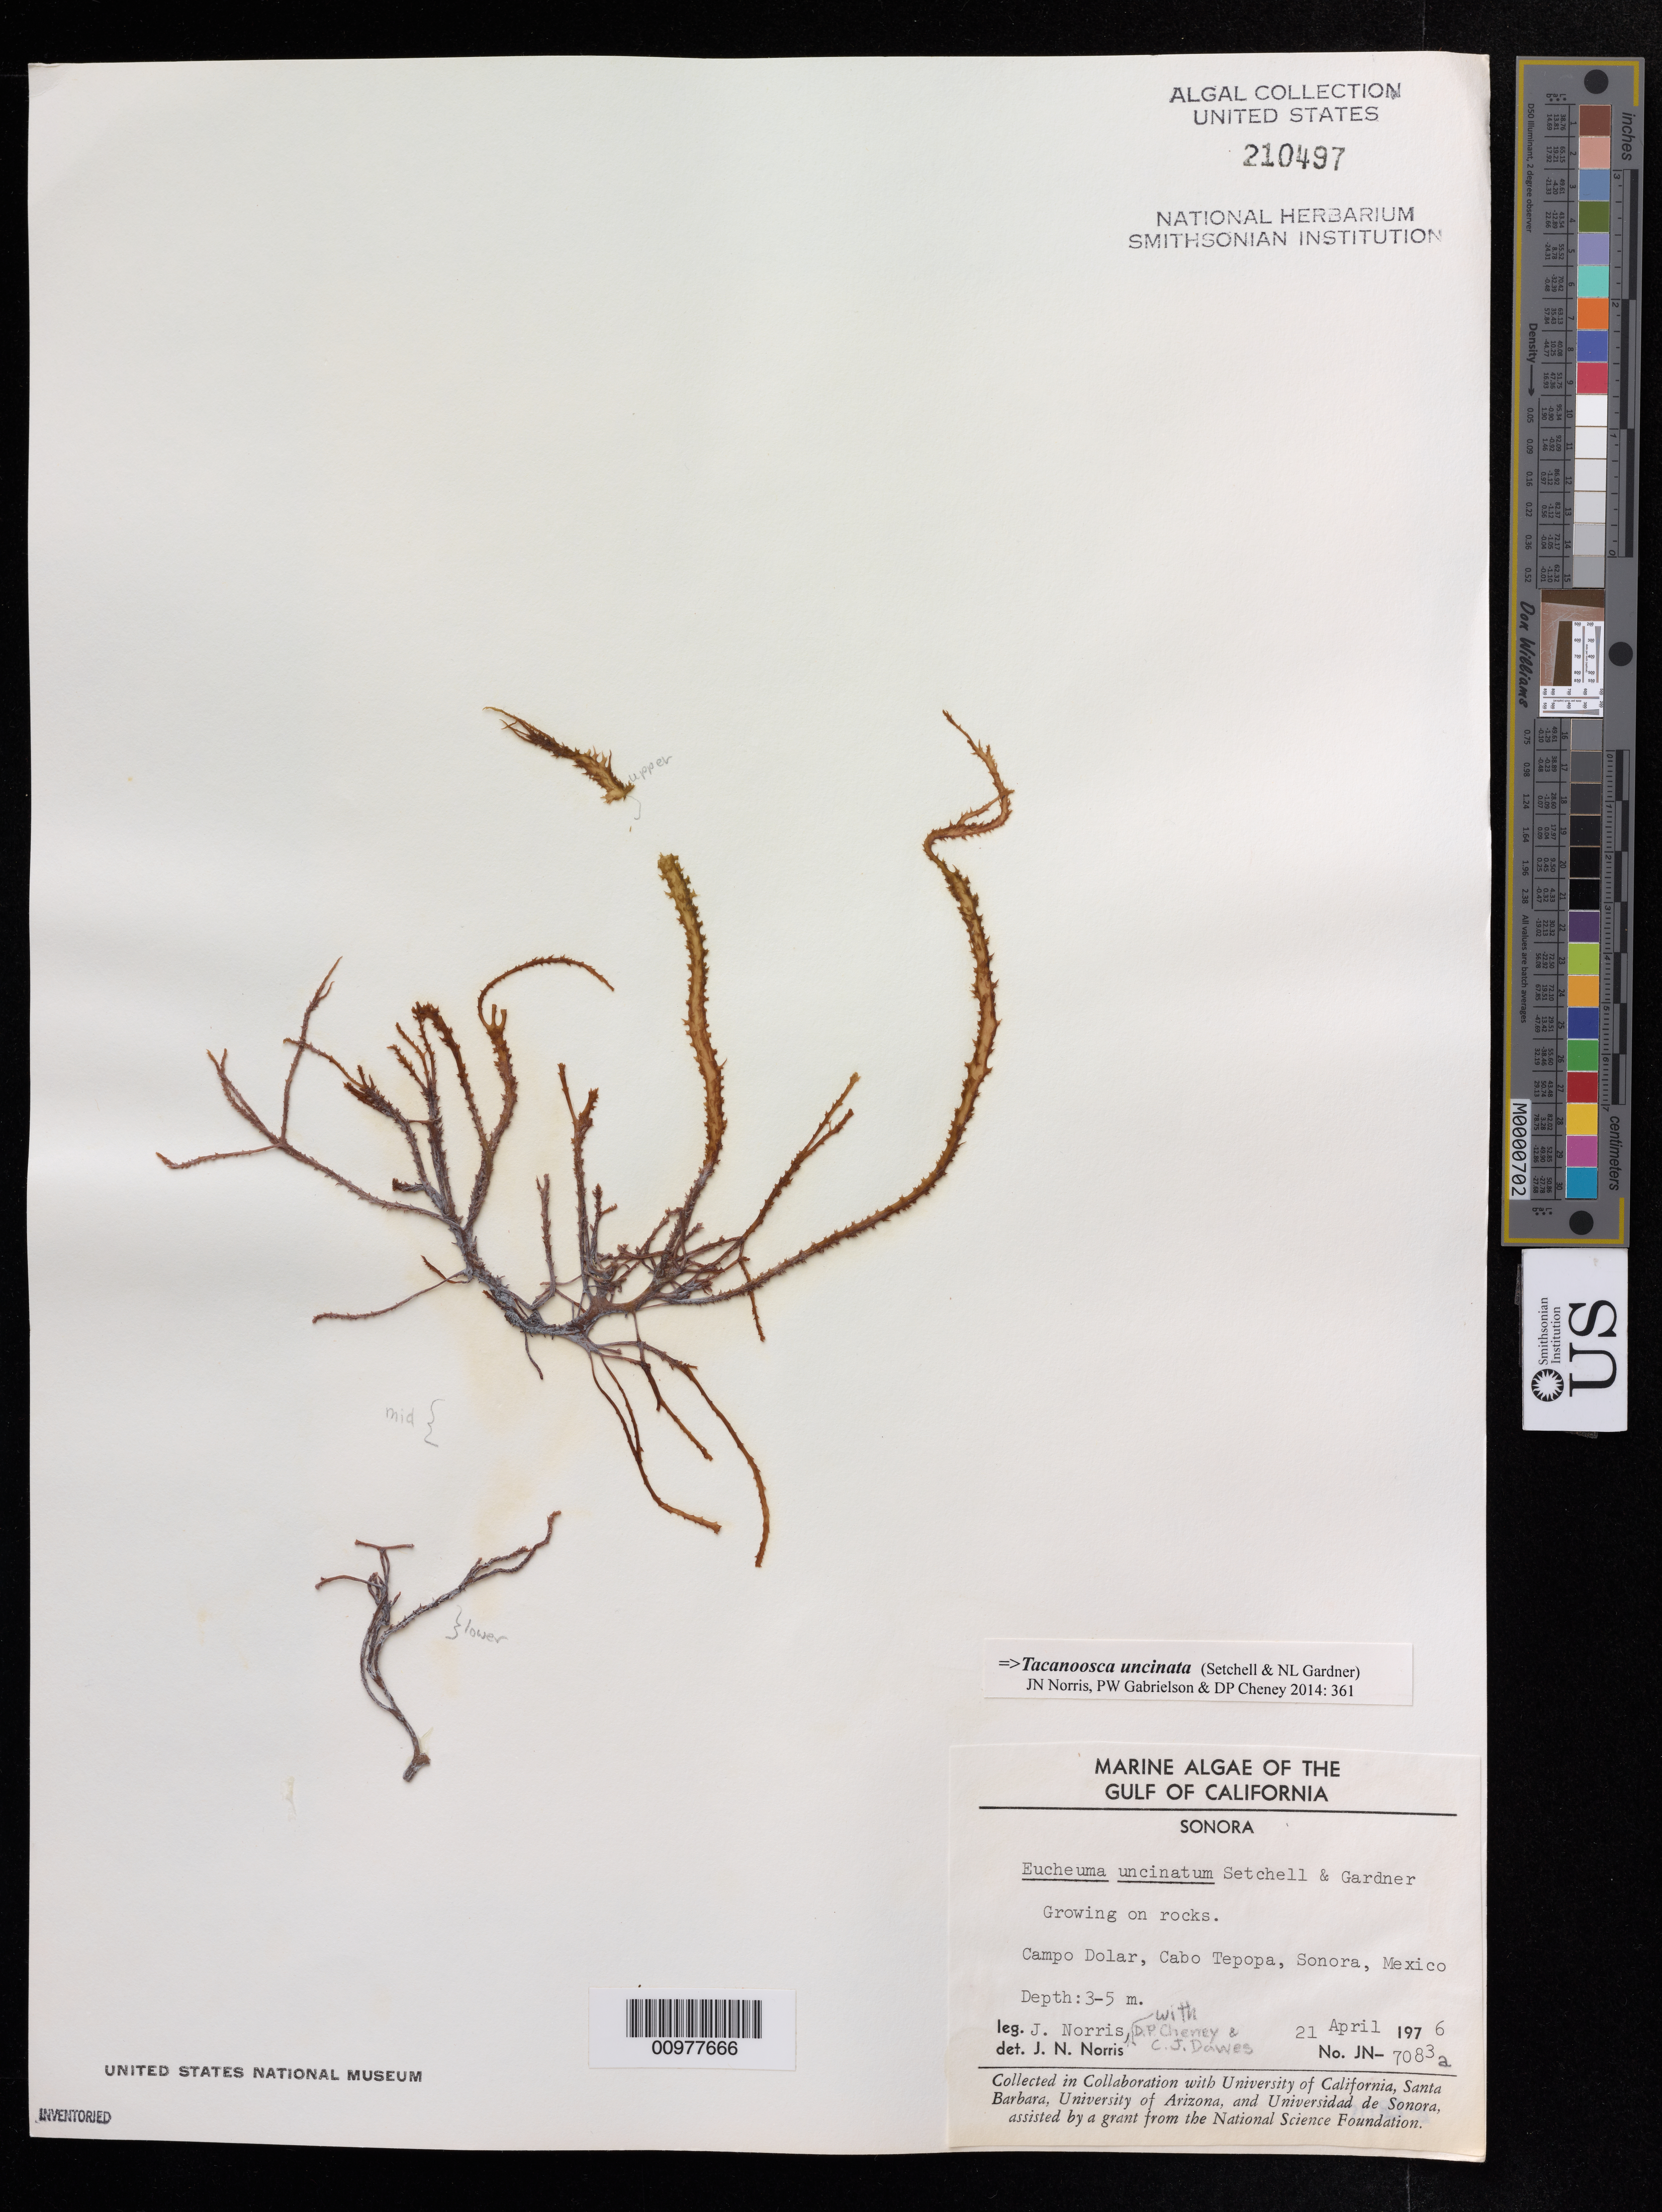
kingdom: Plantae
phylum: Rhodophyta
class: Florideophyceae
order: Gigartinales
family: Solieriaceae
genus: Tacanoosca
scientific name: Tacanoosca uncinata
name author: (Setchell & N.L. Gardner) J.N. Norris et al.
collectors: J. N. Norris, D. Cheney & C. Dawes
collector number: JN-7083a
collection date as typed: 21 Apr 1976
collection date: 1976-04-21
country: Mexico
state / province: Sonora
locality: Campo Dolar, Cabo Tepopa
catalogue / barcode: US 210497